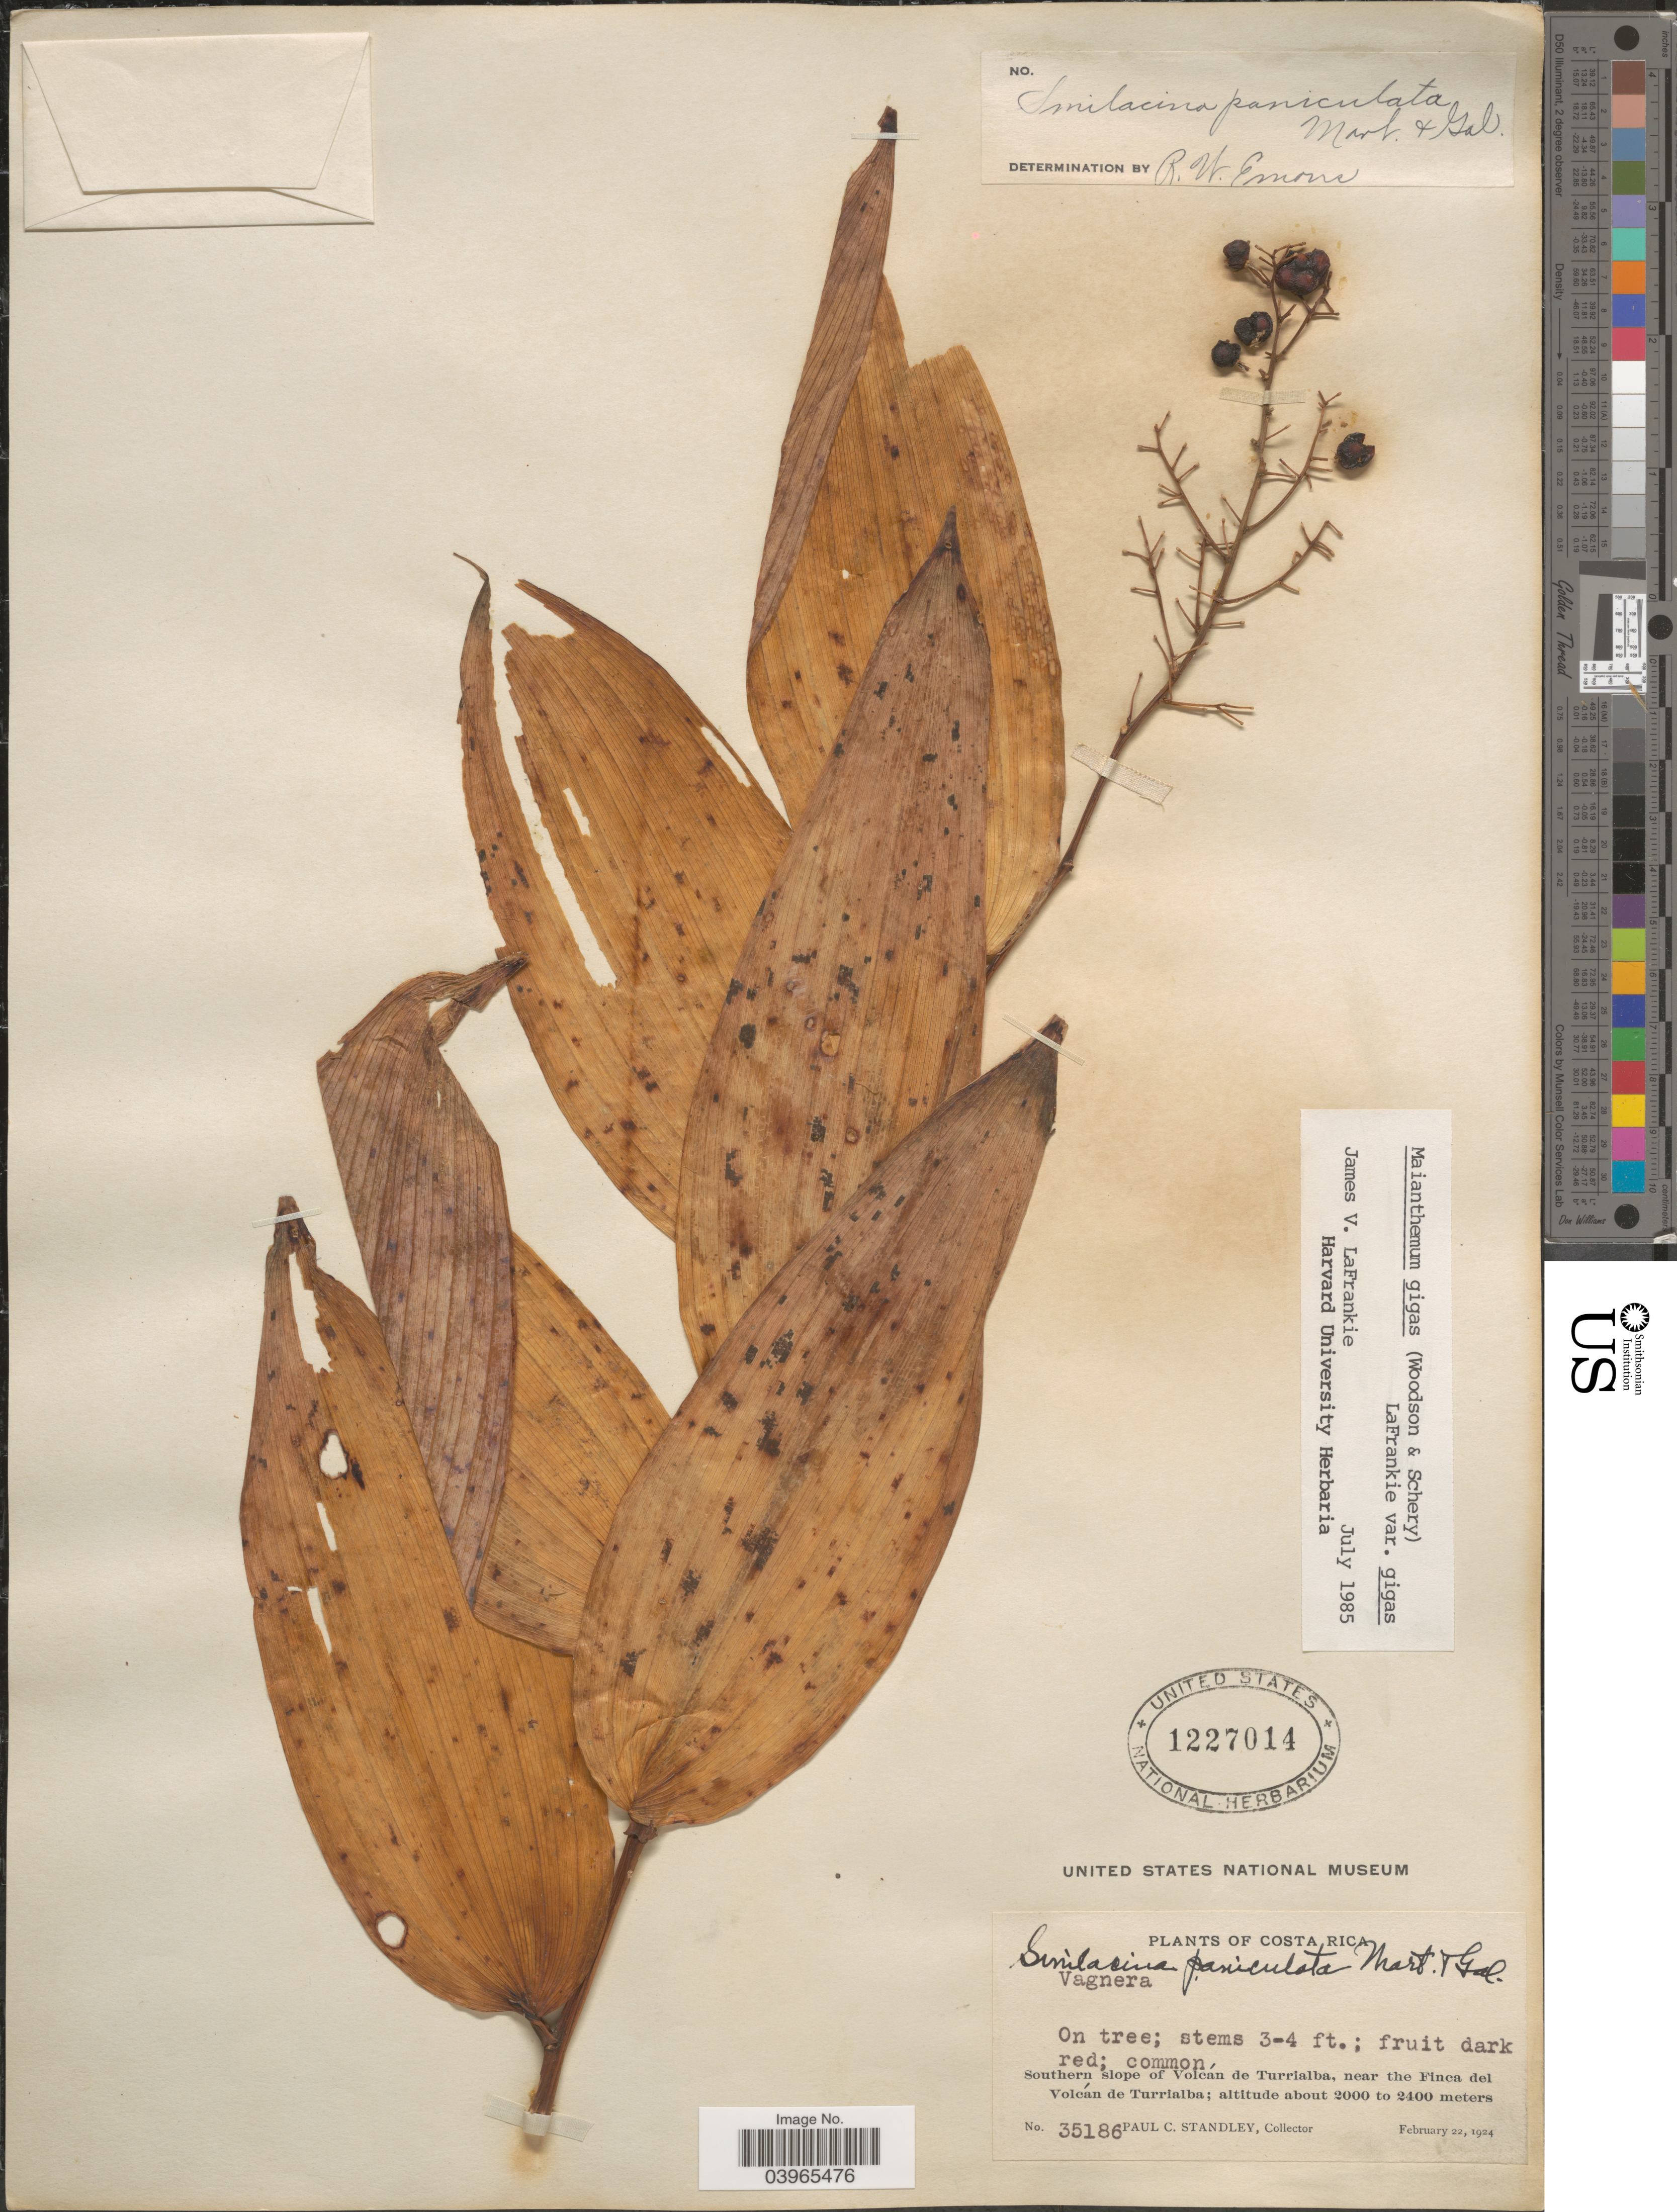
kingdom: Plantae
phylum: Tracheophyta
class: Liliopsida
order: Asparagales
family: Asparagaceae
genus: Maianthemum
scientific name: Maianthemum gigas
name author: (Woodson) LaFrankie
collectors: P. C. Standley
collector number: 35186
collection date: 1924-02-22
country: Costa Rica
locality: Southern slope of Volcán de Turrialba, near the Finca del Volcán de Turrialba.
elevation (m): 2000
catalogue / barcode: US 1227014